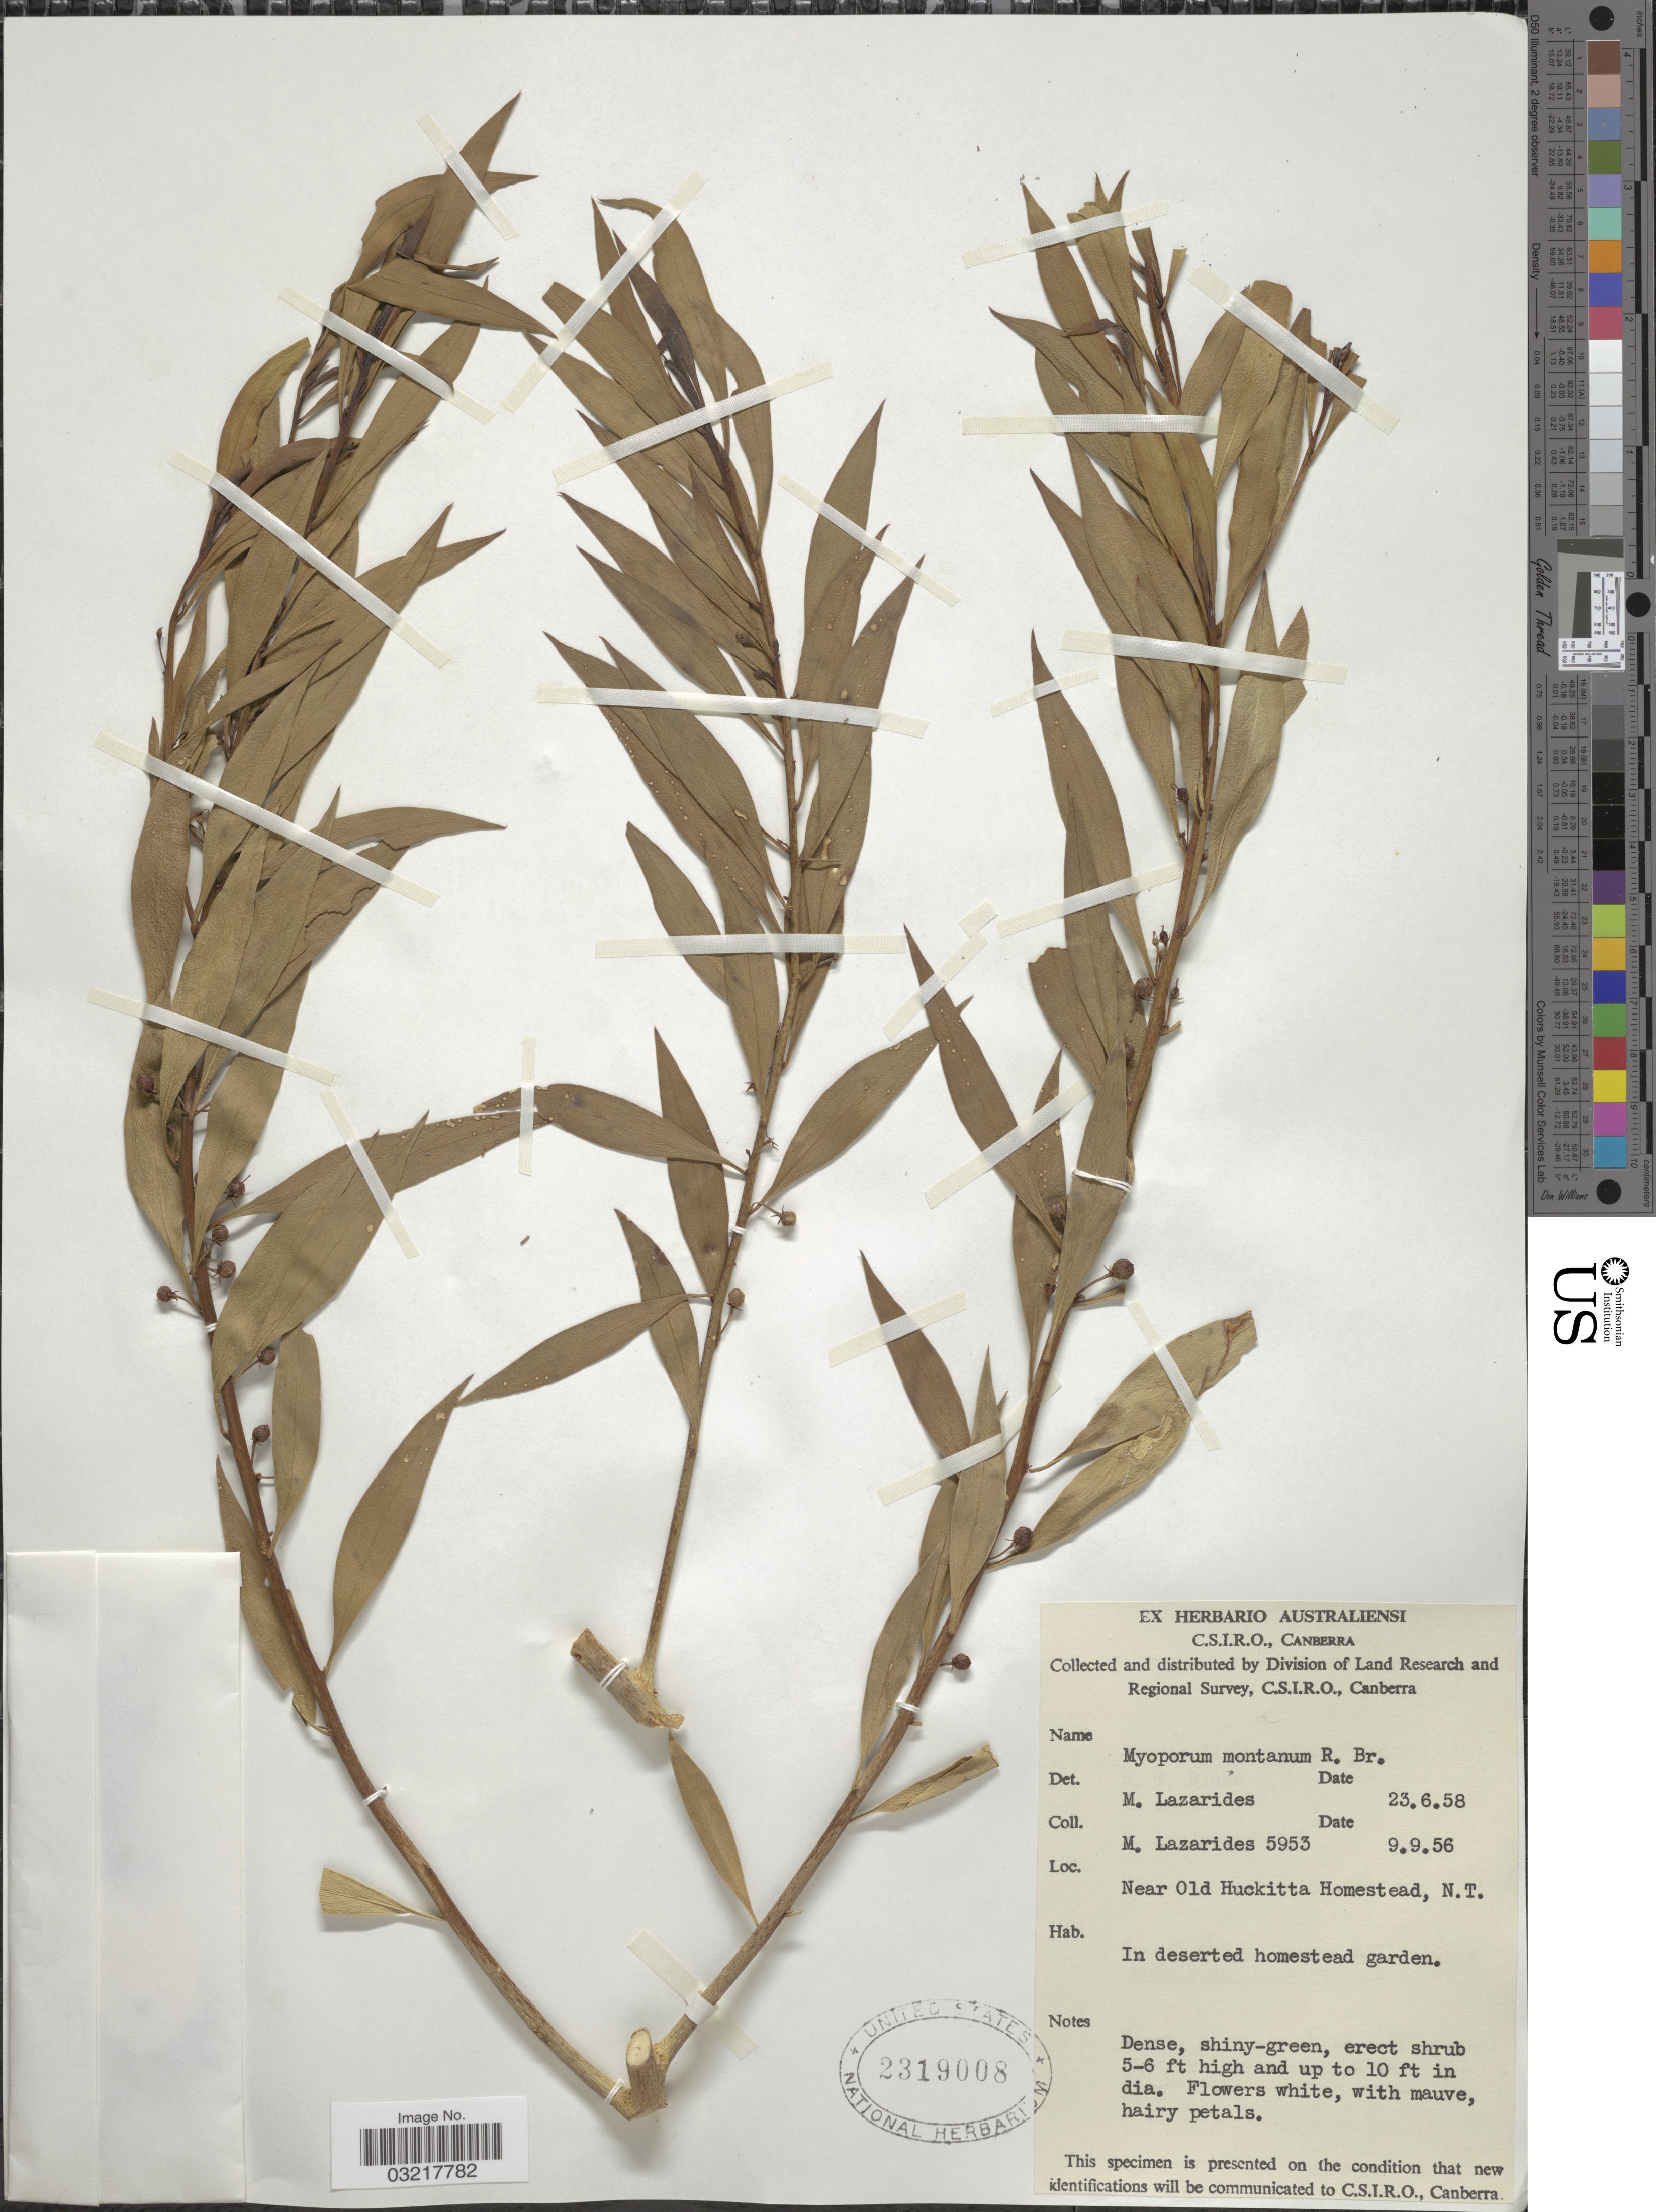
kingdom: Plantae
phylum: Tracheophyta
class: Magnoliopsida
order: Lamiales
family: Scrophulariaceae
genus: Myoporum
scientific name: Myoporum montanum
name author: R. Br.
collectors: M. Lazarides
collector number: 5953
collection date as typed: Transcribed d/m/y: 9/9/56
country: Australia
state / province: Northern Territory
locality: Near Old Huckitta Homestead, N. T. In deserted homestead garden.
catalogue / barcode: US 2319008